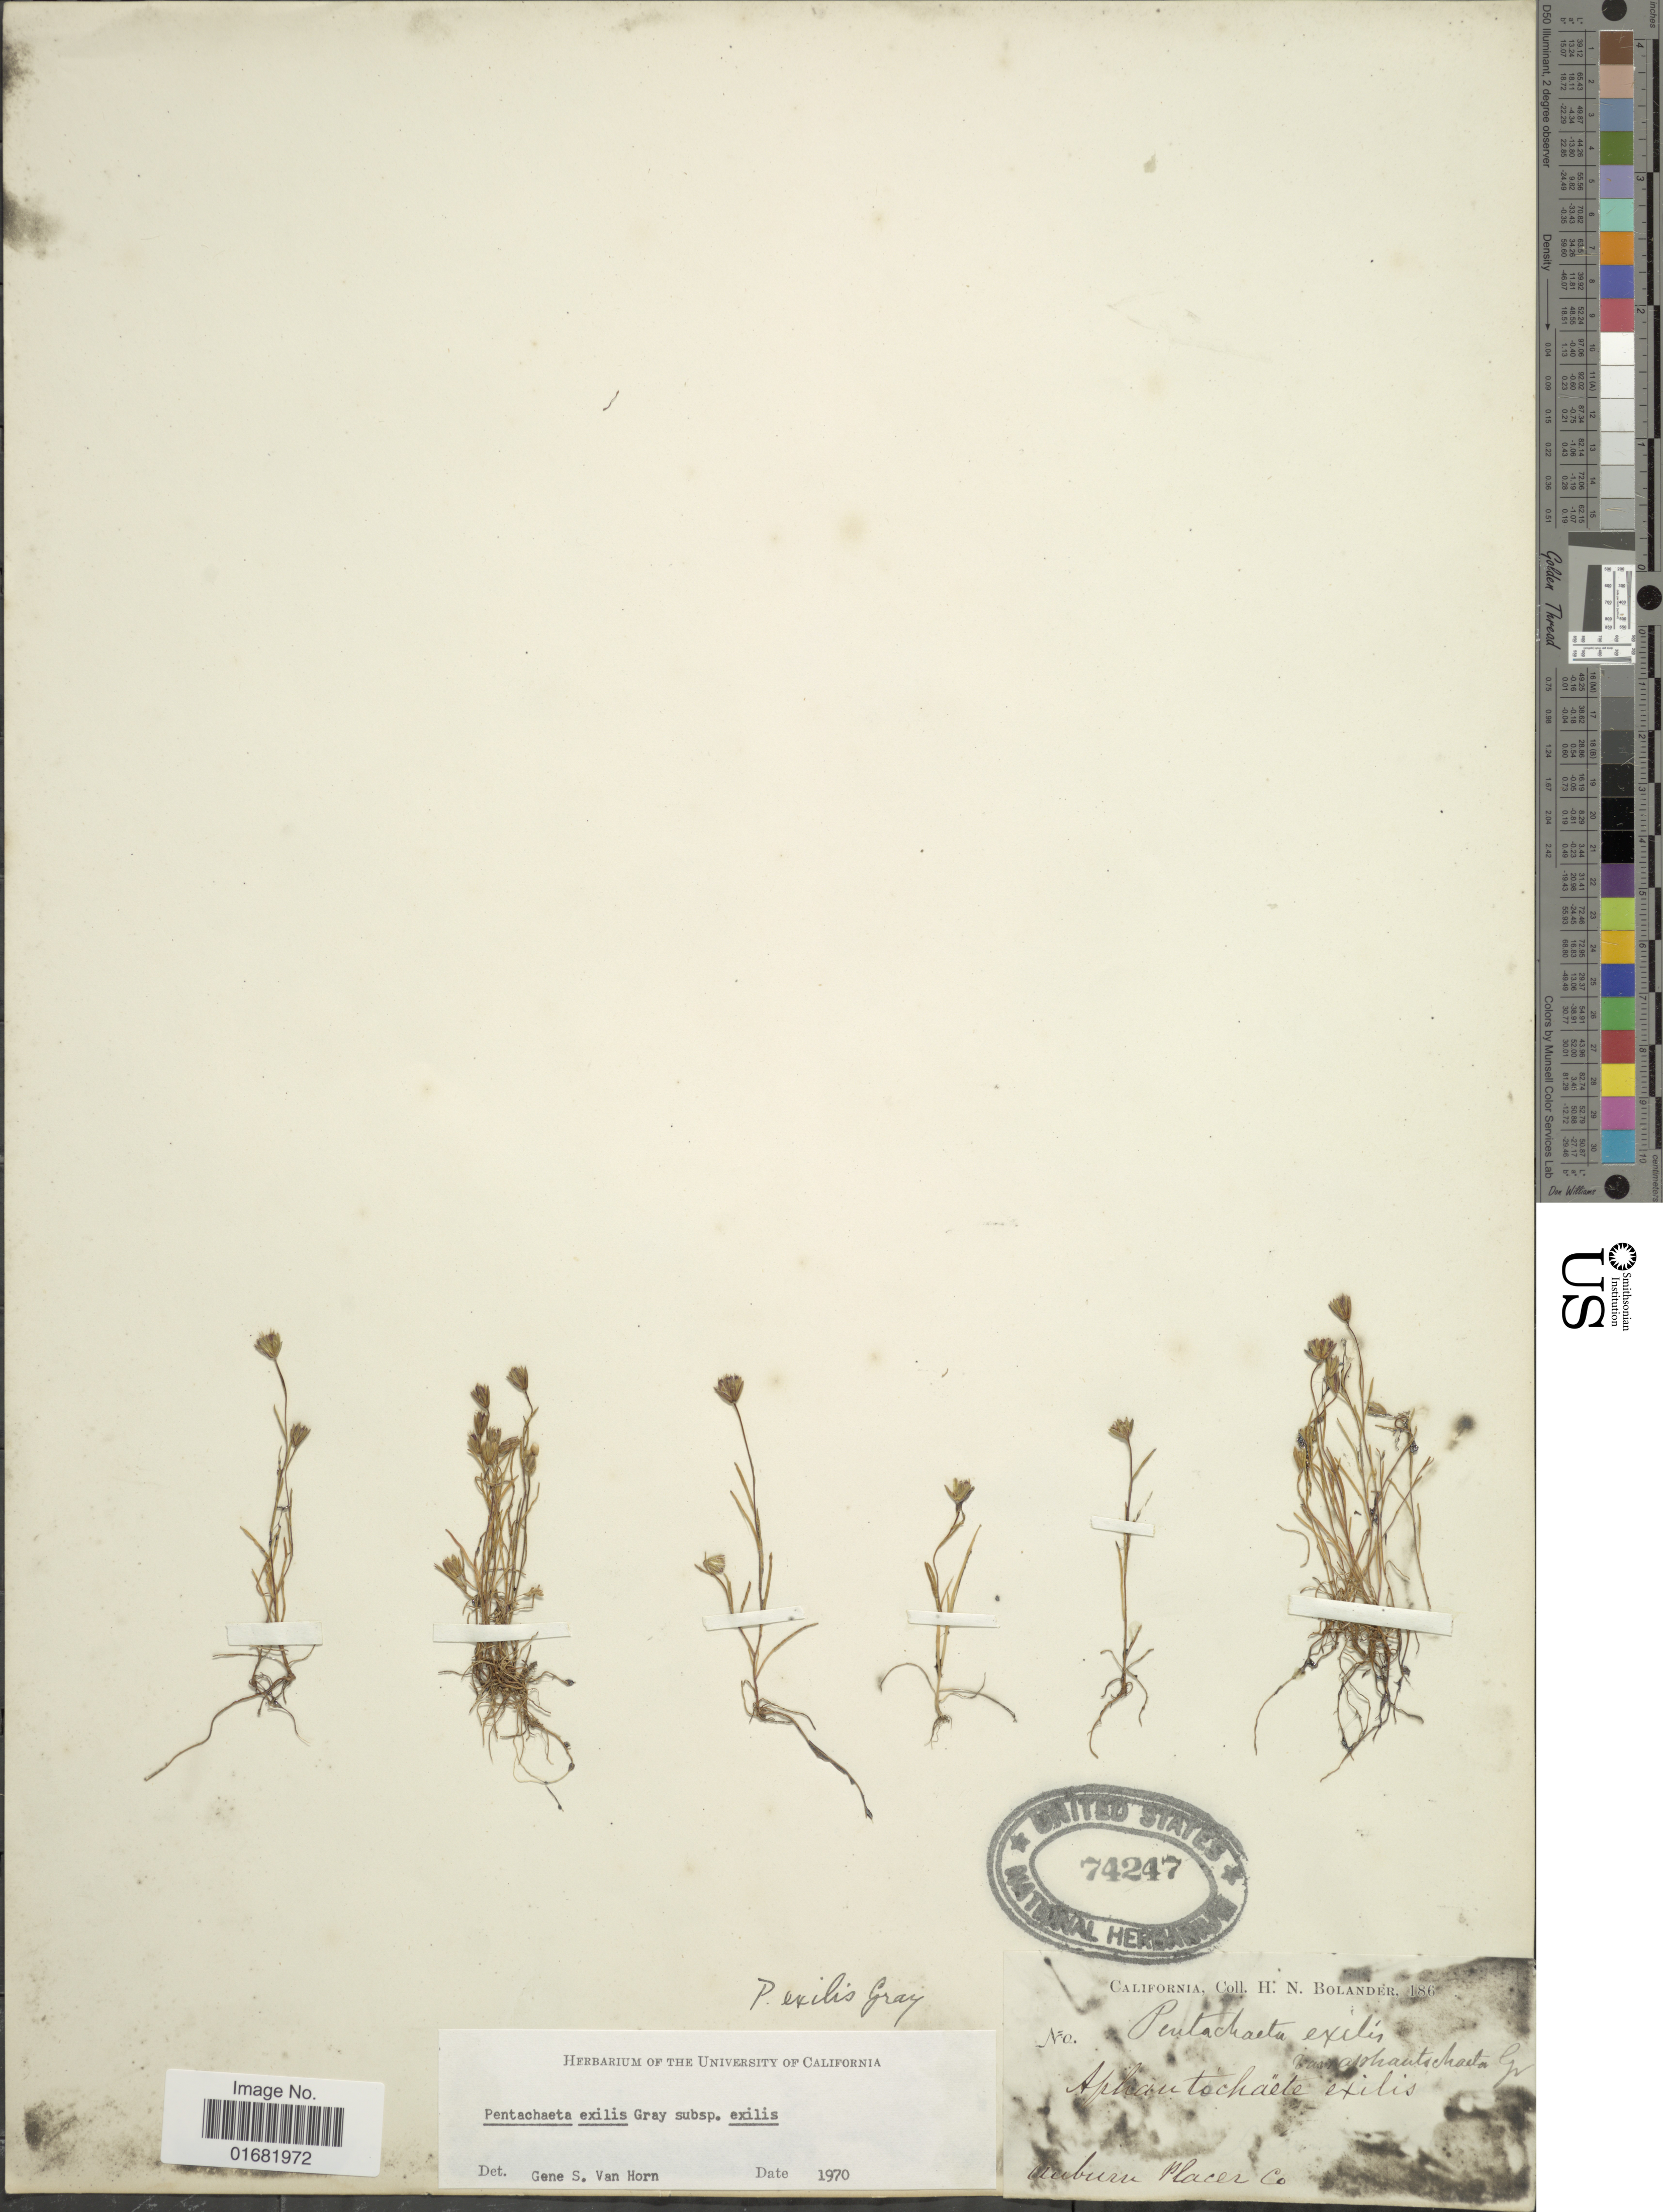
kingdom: Plantae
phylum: Tracheophyta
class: Magnoliopsida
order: Asterales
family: Asteraceae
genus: Pentachaeta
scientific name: Pentachaeta exilis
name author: A. Gray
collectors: H. Bolander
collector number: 186?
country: United States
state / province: California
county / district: Placer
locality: Auburn Placer Co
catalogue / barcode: US 74247